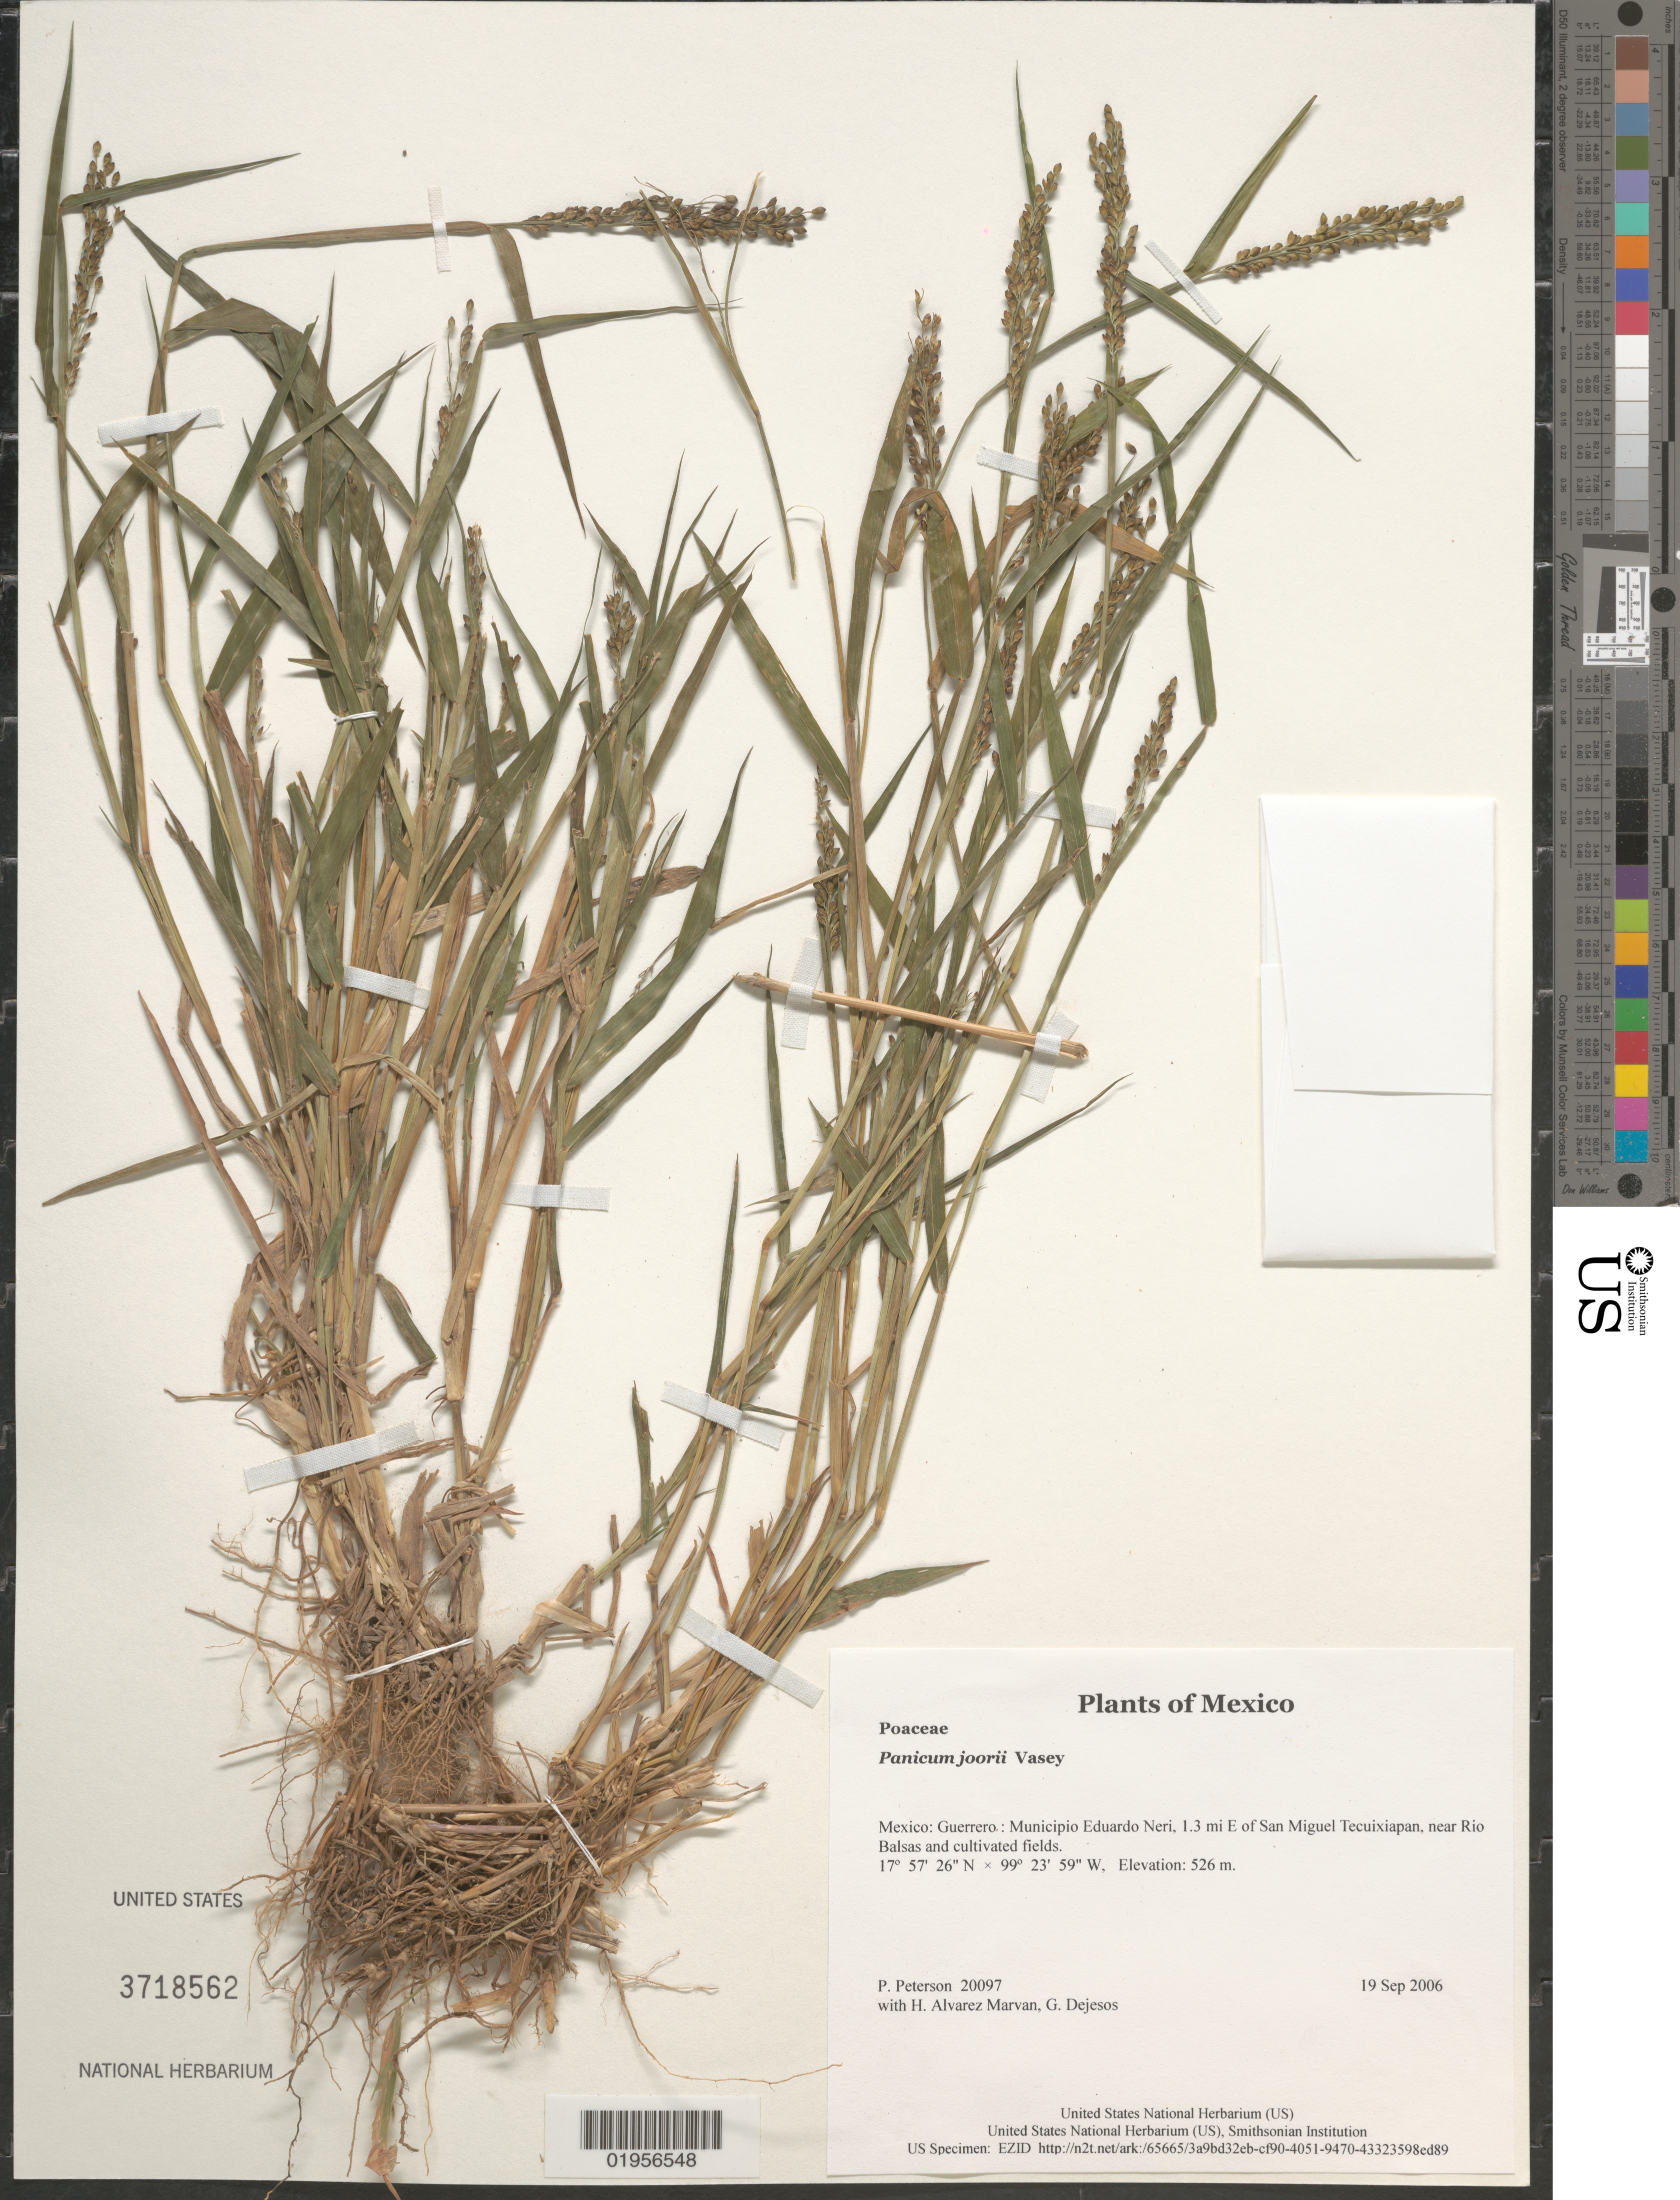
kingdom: Plantae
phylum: Tracheophyta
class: Liliopsida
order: Poales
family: Poaceae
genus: Panicum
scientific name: Panicum sp.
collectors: P. M. Peterson, H. Alvarez Marvan & G. Dejesos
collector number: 20097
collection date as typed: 19 Sep 2006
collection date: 2006-09-19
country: Mexico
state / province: Guerrero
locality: Municipio Eduardo Neri, 1.3 mi E of San Miguel Tecuixiapan, near Rio Balsas and cultivated fields.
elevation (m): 526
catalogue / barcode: US 3718562